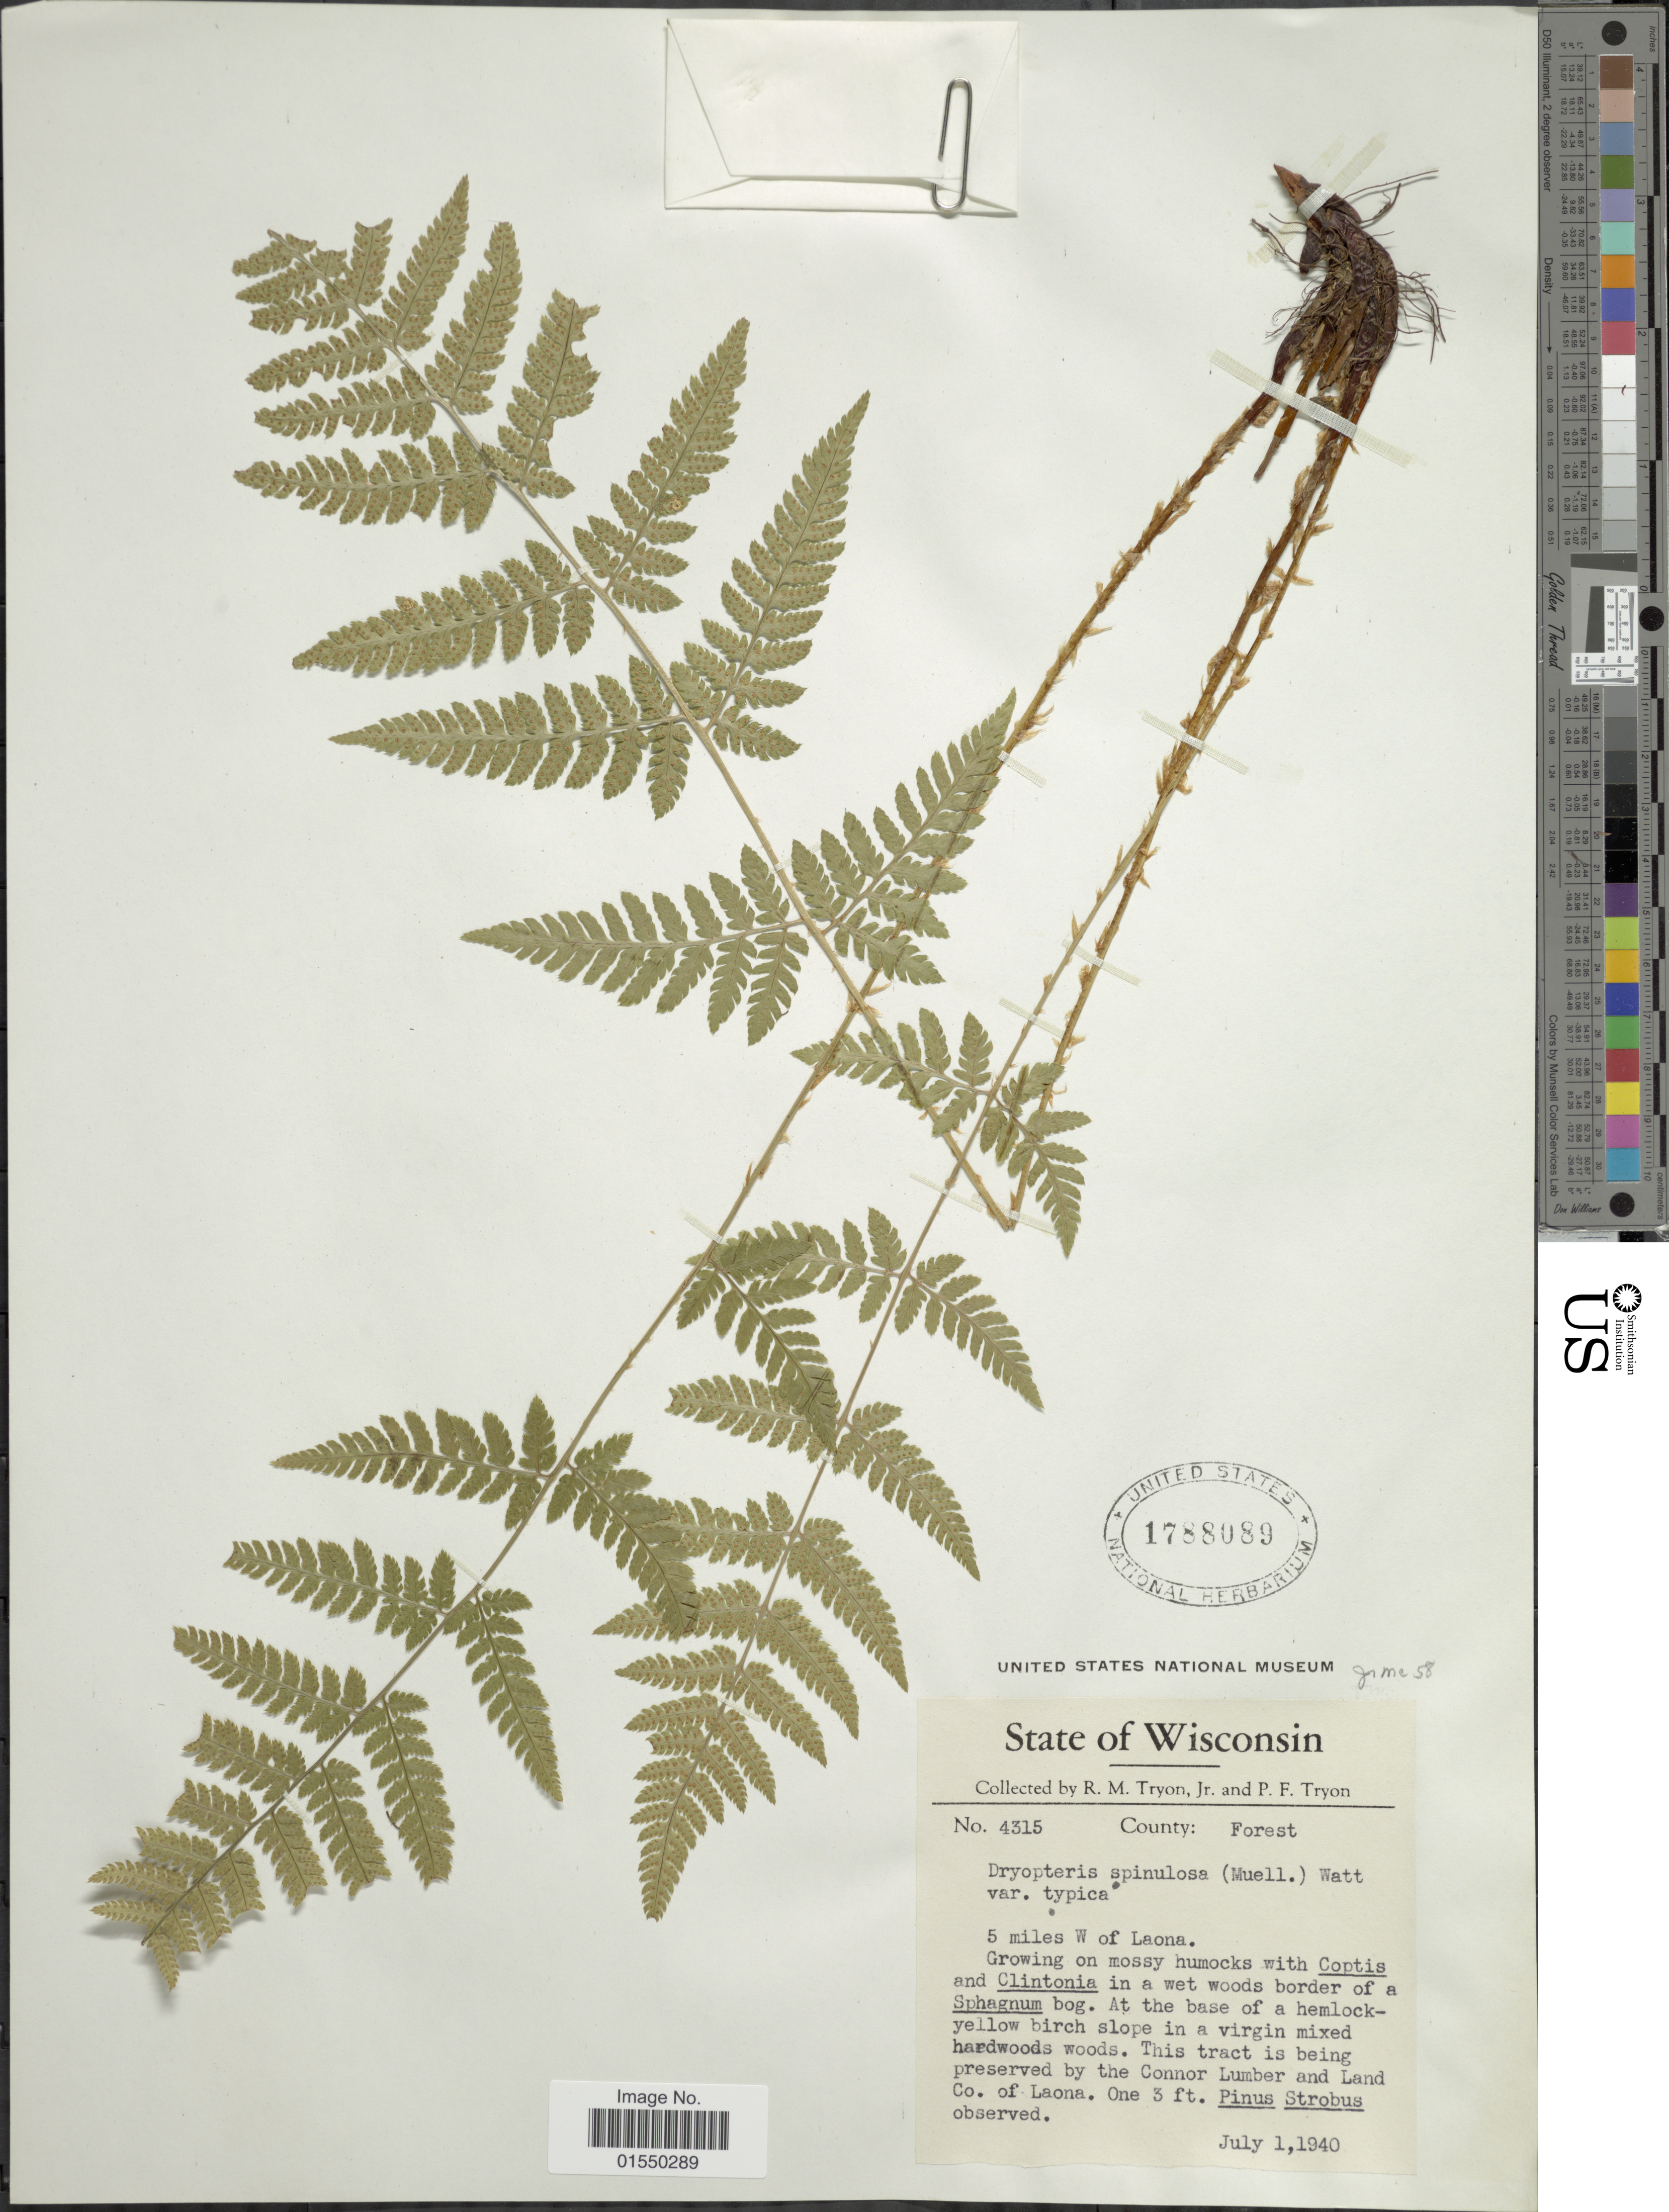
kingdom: Plantae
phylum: Tracheophyta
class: Polypodiopsida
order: Polypodiales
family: Dryopteridaceae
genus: Dryopteris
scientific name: Dryopteris carthusiana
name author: (Villars) H.P. Fuchs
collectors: R. M. Tryon & P. Tryon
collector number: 4315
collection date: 1940-07-01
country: United States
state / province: Wisconsin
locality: County Forest, 5 miles W of Laona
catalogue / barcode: US 1788089